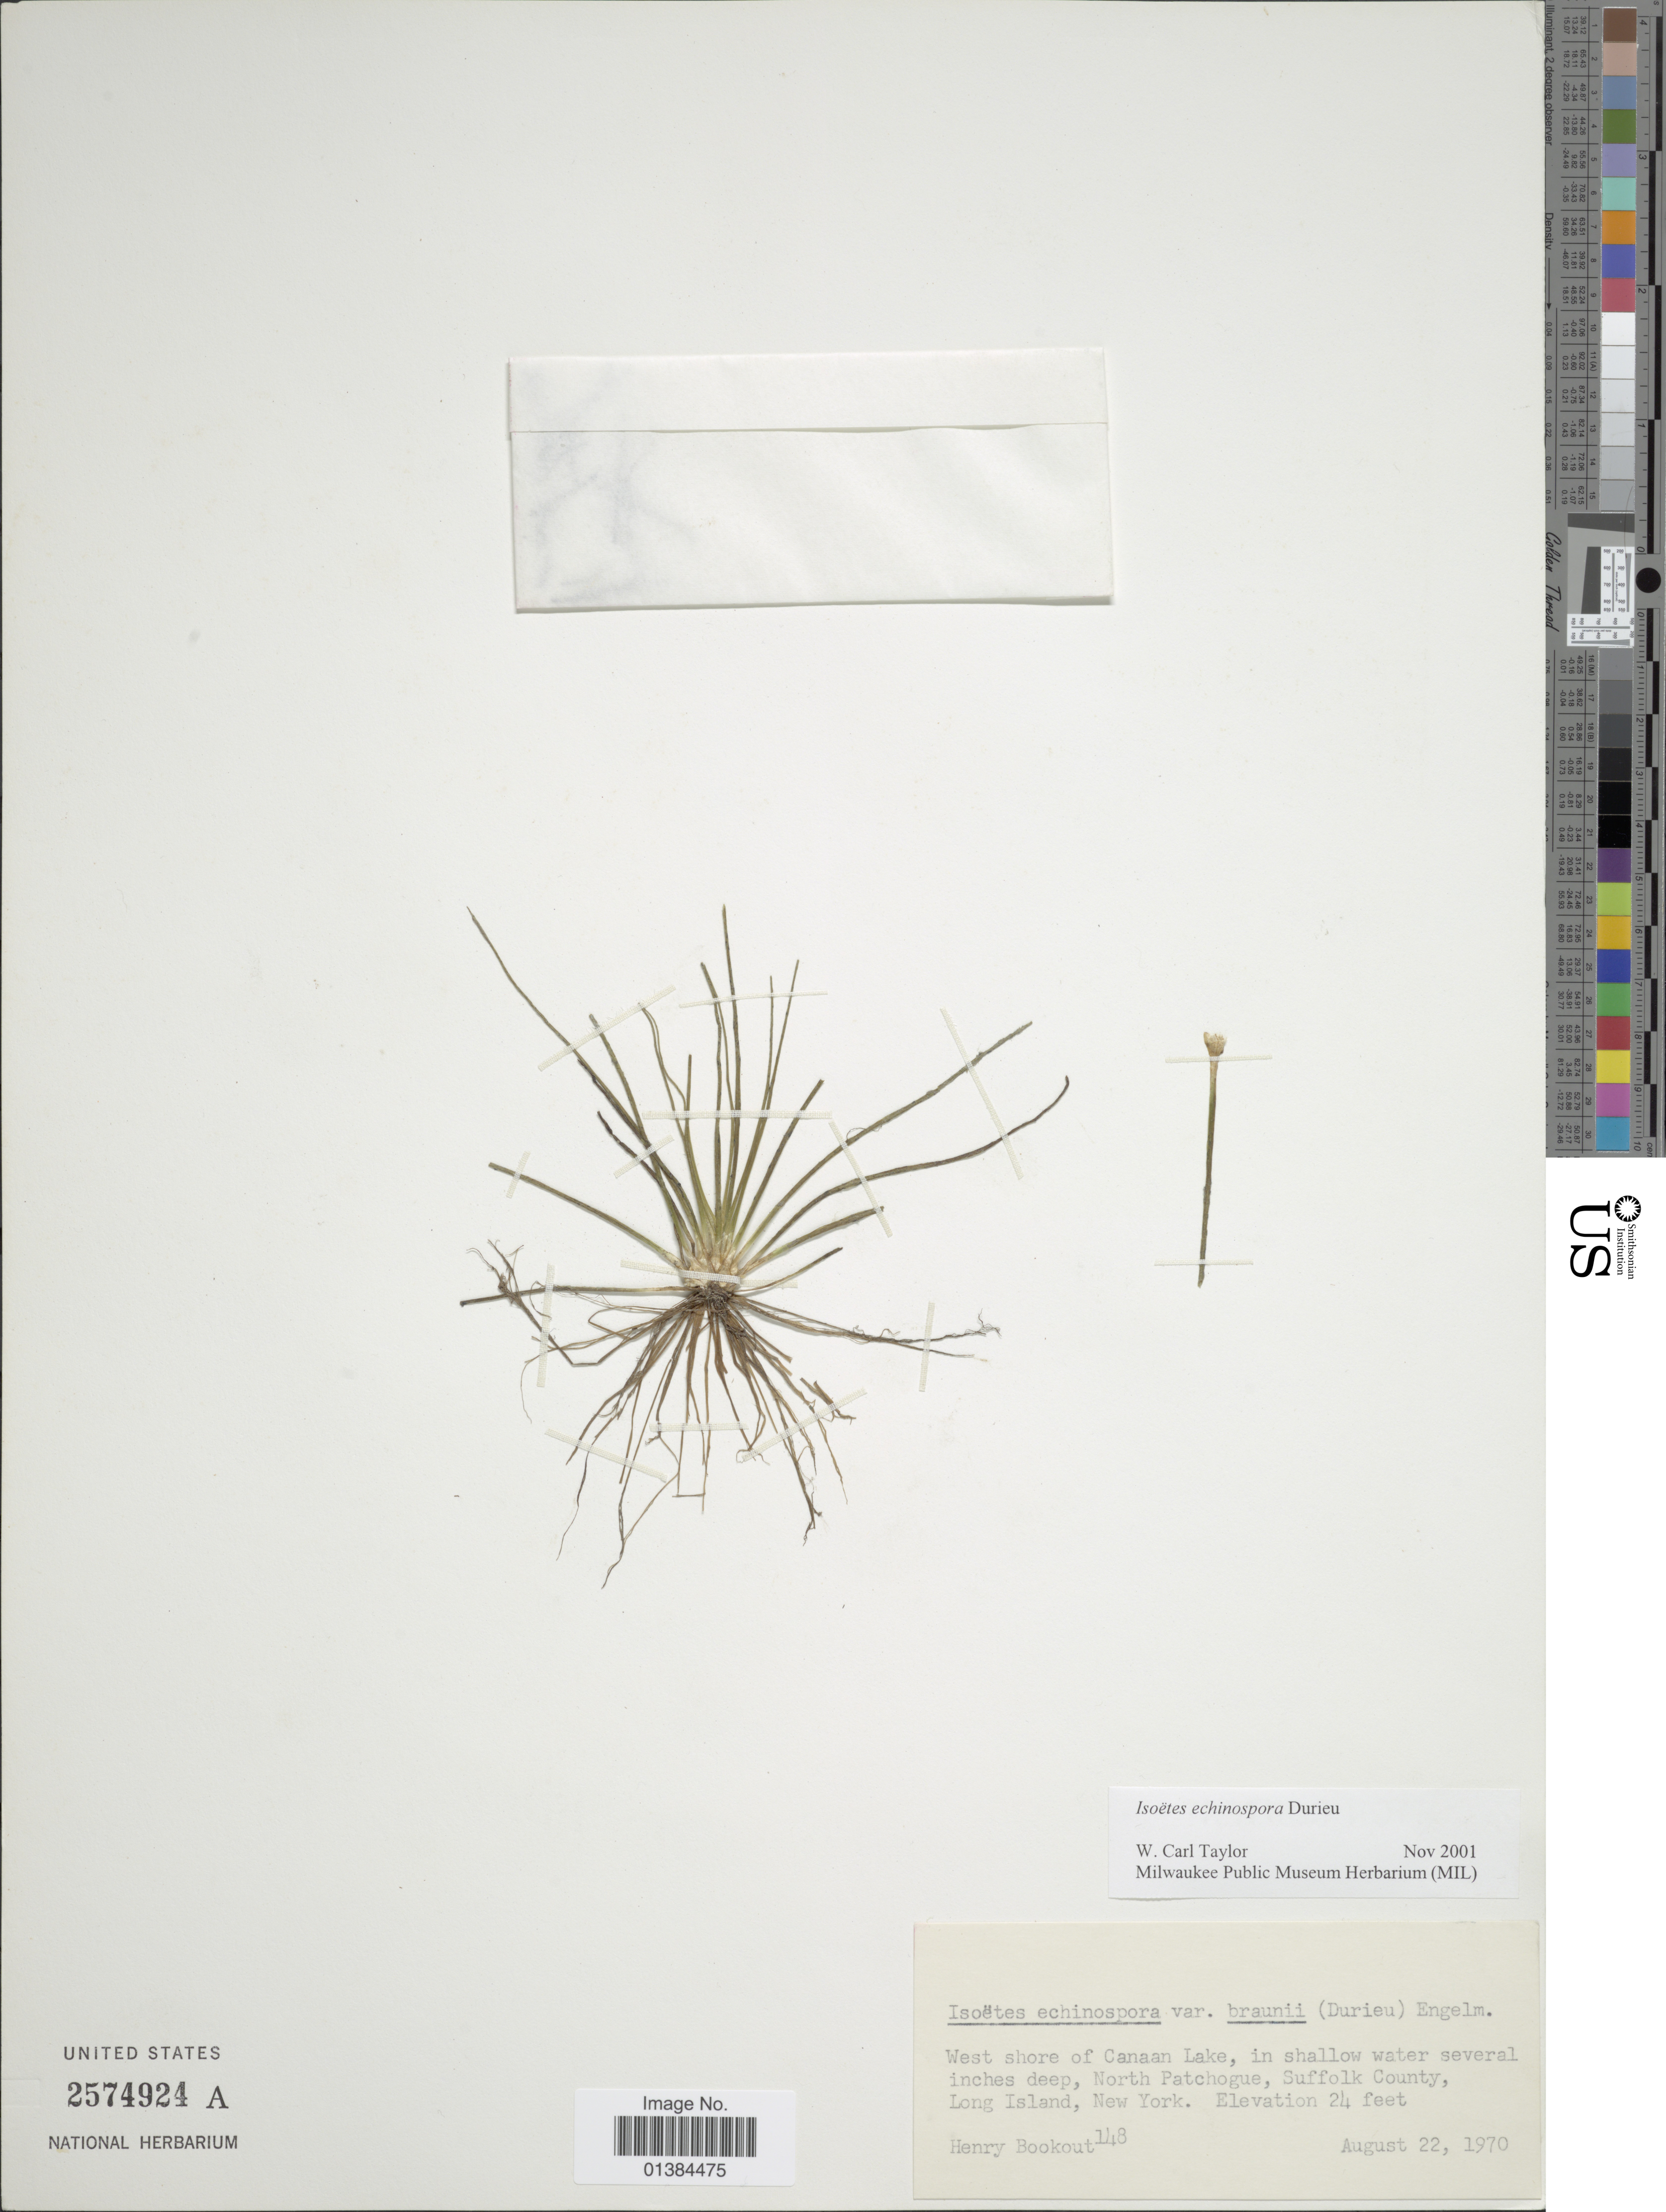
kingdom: Plantae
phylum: Tracheophyta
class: Lycopodiopsida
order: Isoetales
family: Isoetaceae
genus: Isoetes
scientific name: Isoetes echinospora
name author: Durieu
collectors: H. Bookout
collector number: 148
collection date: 1970-08-22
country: United States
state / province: New York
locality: West shore of Canaan Lake, in shallow water several inches deep, North Patchogue, Suffolk County, Long Island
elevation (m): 7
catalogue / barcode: US 2574924A